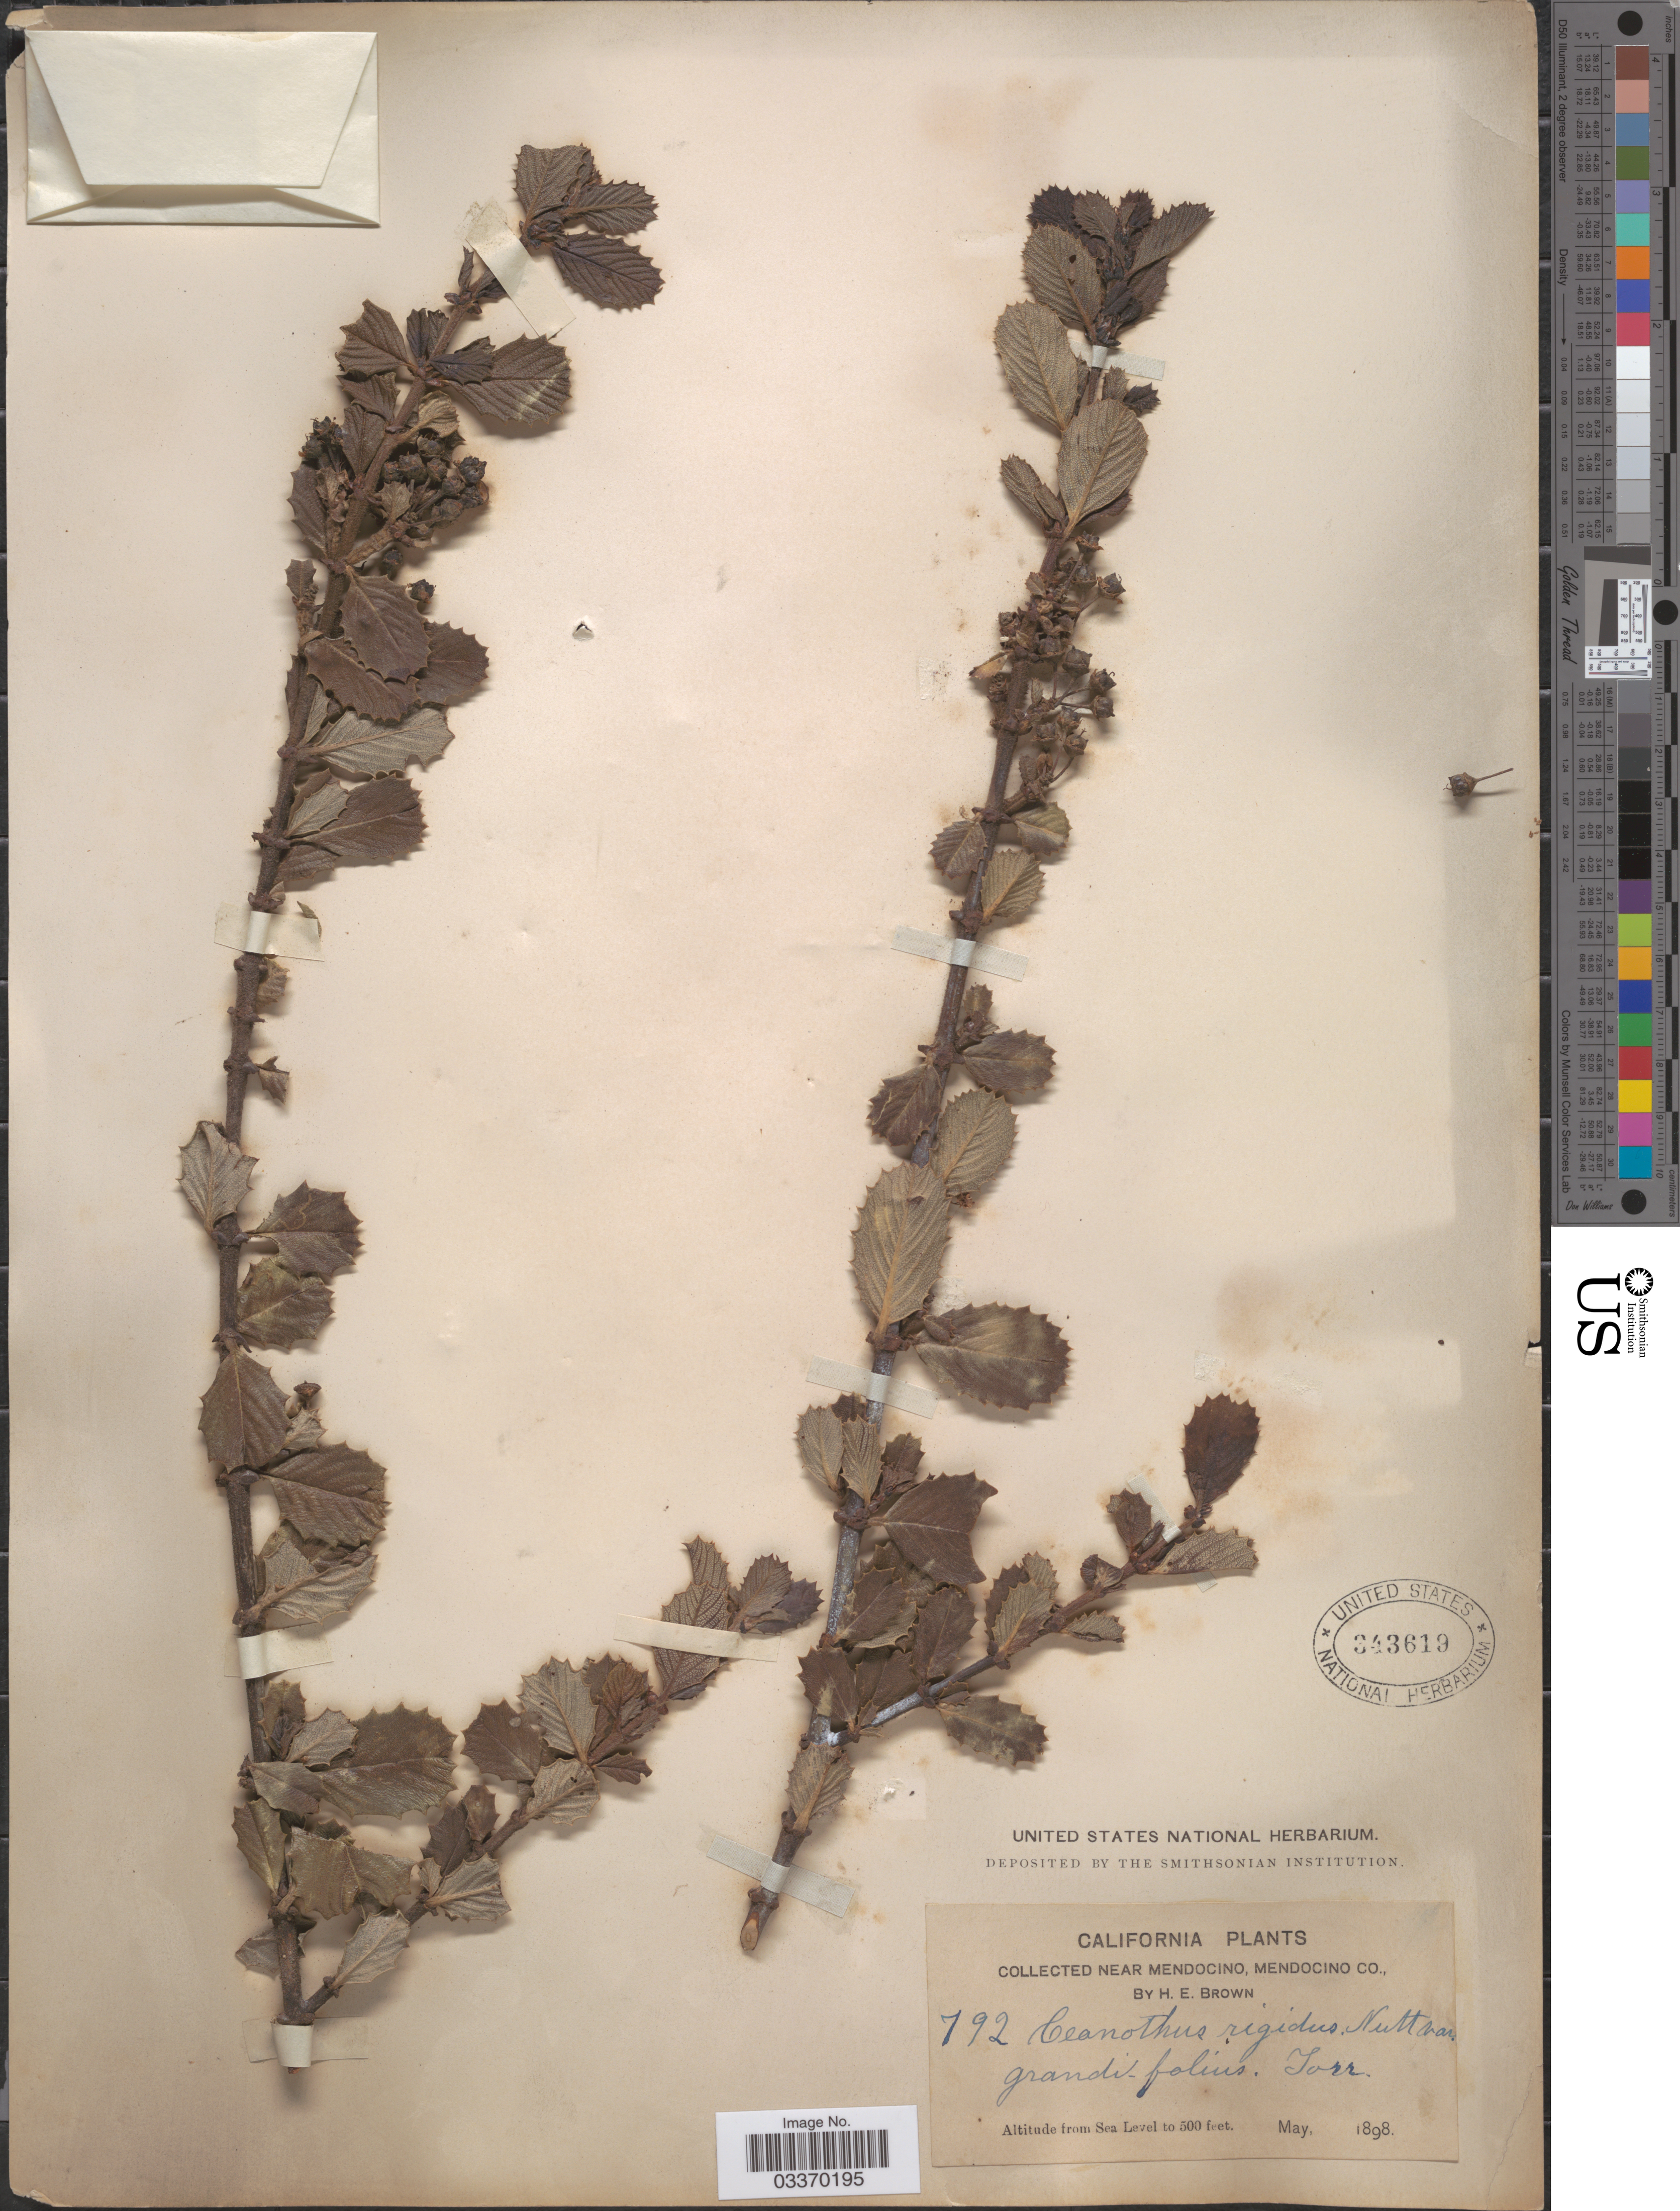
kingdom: Plantae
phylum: Tracheophyta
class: Magnoliopsida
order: Rosales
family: Rhamnaceae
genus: Ceanothus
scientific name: Ceanothus rigidus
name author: Nutt.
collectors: H. E. Brown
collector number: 792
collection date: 1898-05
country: United States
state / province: California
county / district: Mendocino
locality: Near Mendocino, Mendocino Co.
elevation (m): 0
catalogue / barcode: US 343619